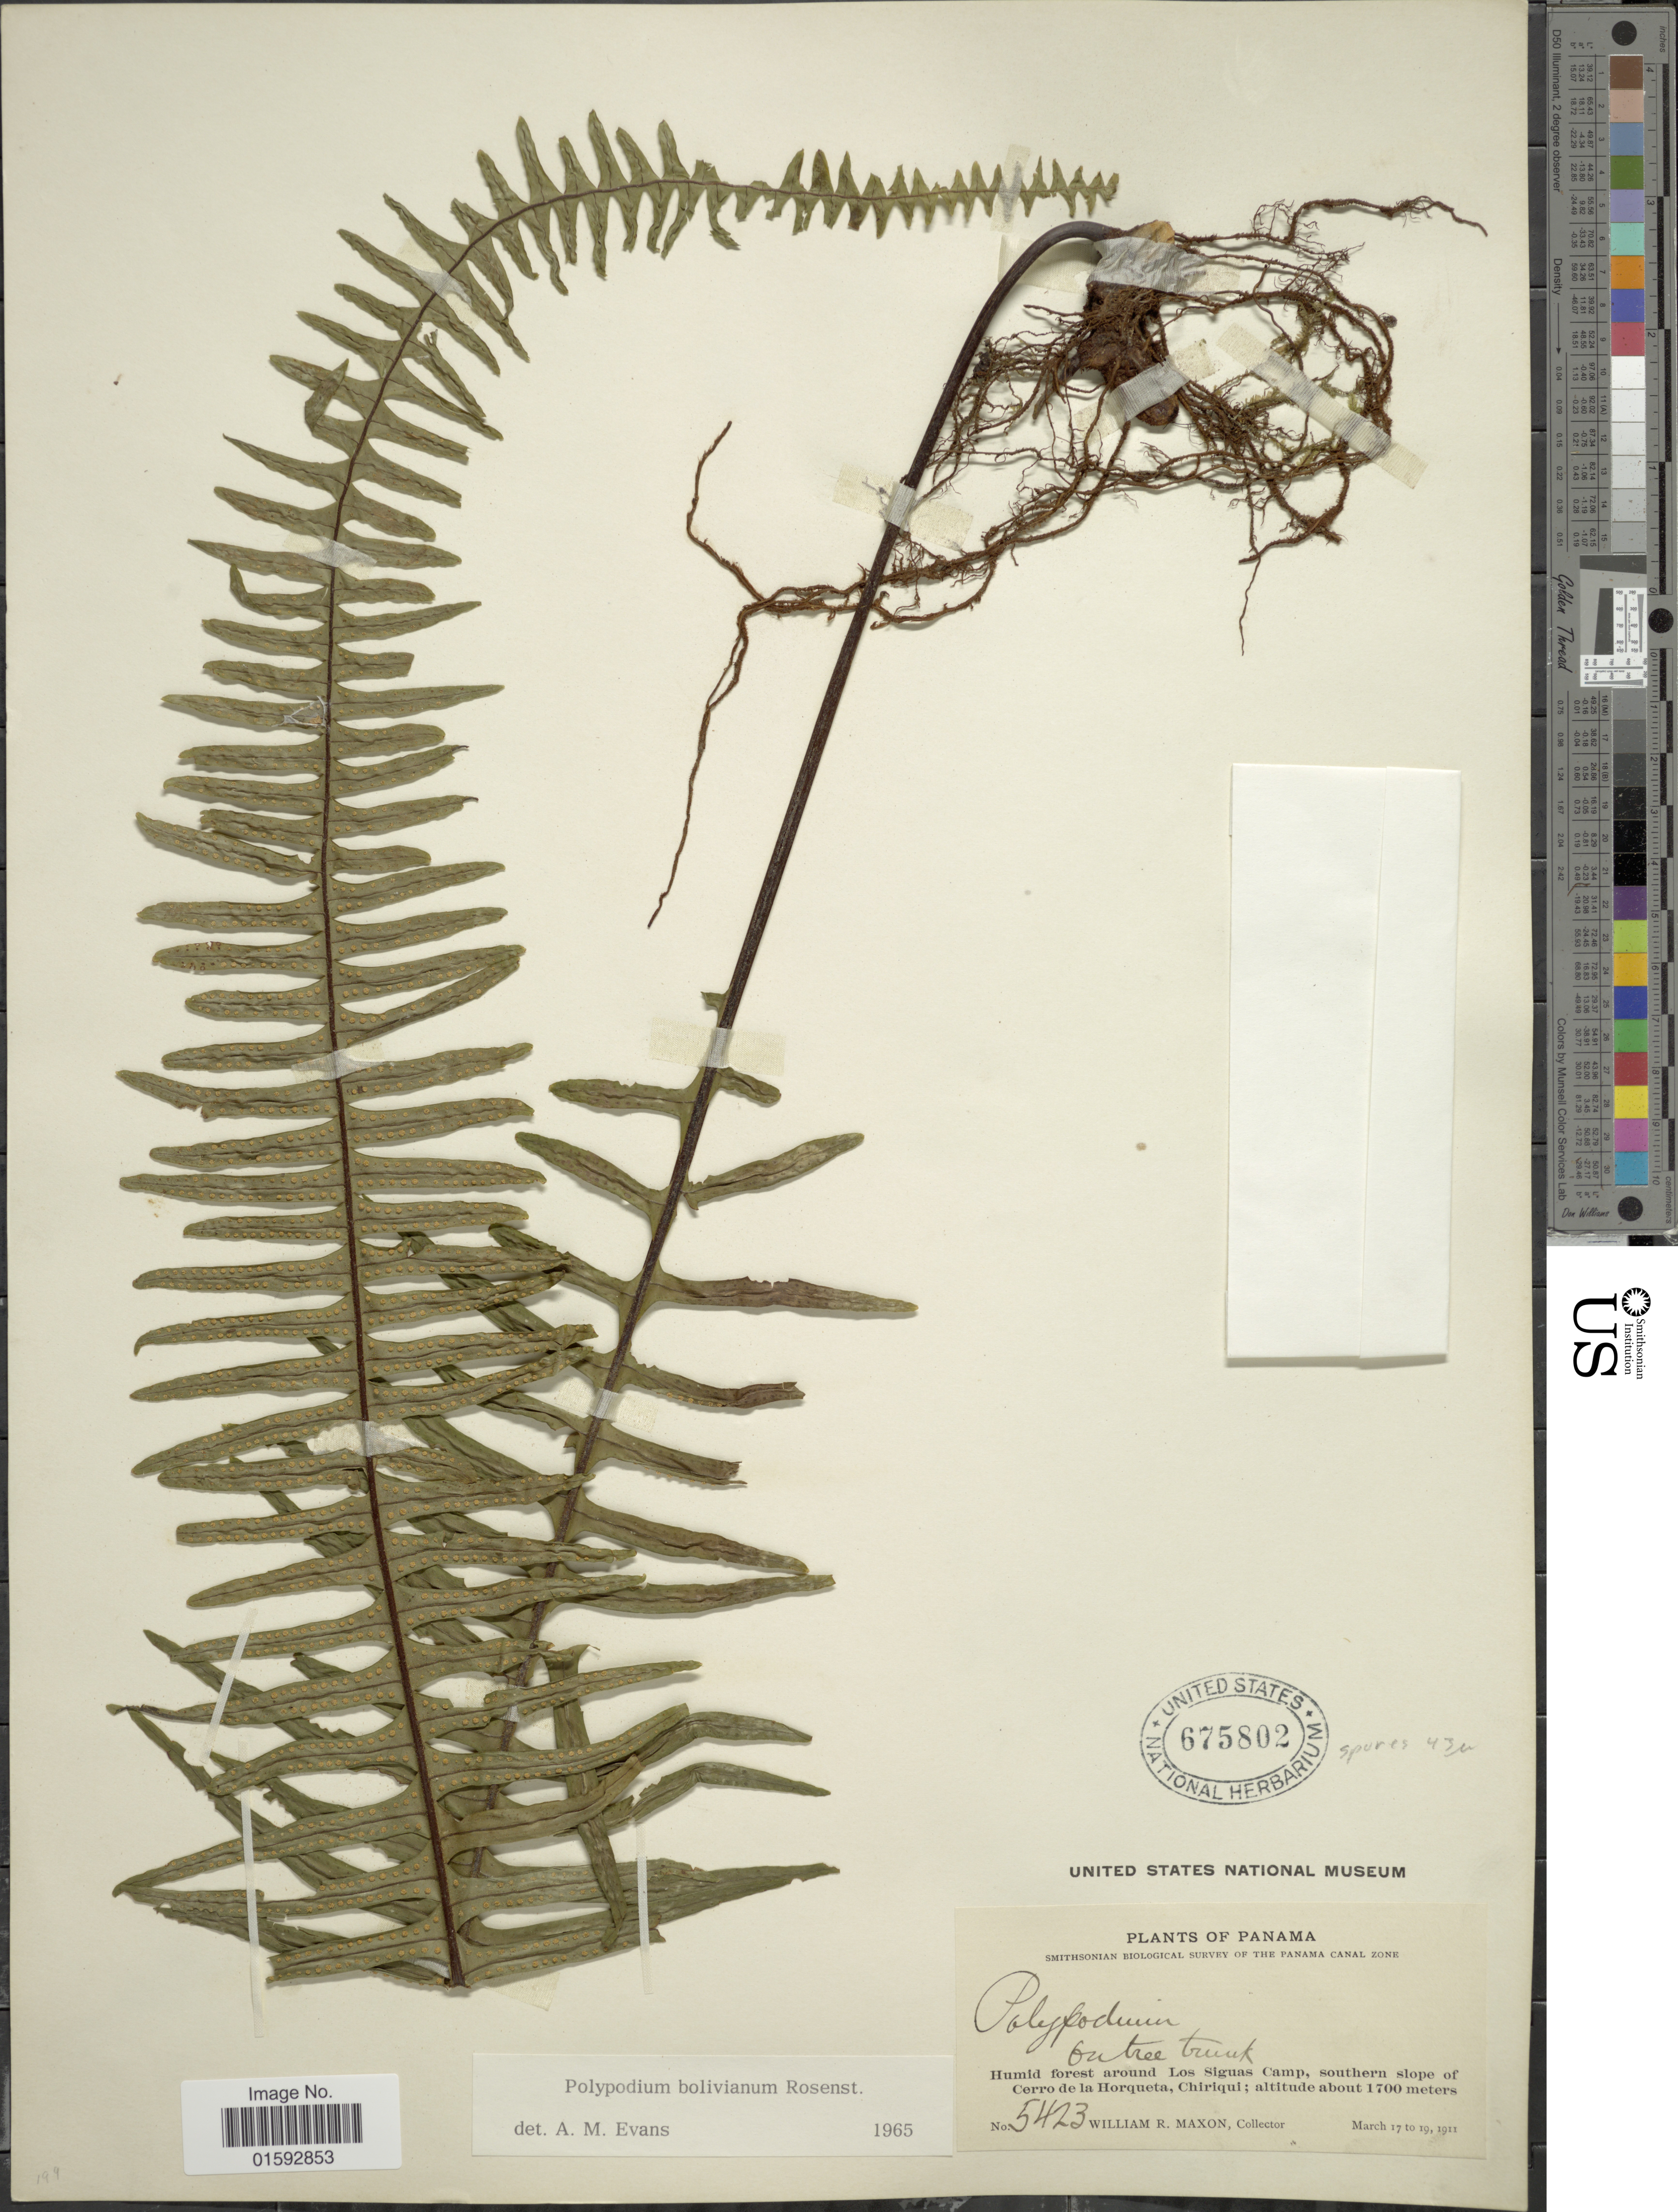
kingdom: Plantae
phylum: Tracheophyta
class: Polypodiopsida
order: Polypodiales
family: Polypodiaceae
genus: Pecluma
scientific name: Pecluma divaricata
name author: (E. Fourn.) Mickel & Beitel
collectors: W. R. Maxon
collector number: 5423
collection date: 1911-03-17/1911-03-19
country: Panama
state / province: Chiriqui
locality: Humid forest around Los Siguas Camp, southern slope of Cerro de la Horqueta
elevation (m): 1700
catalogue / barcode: US 675802